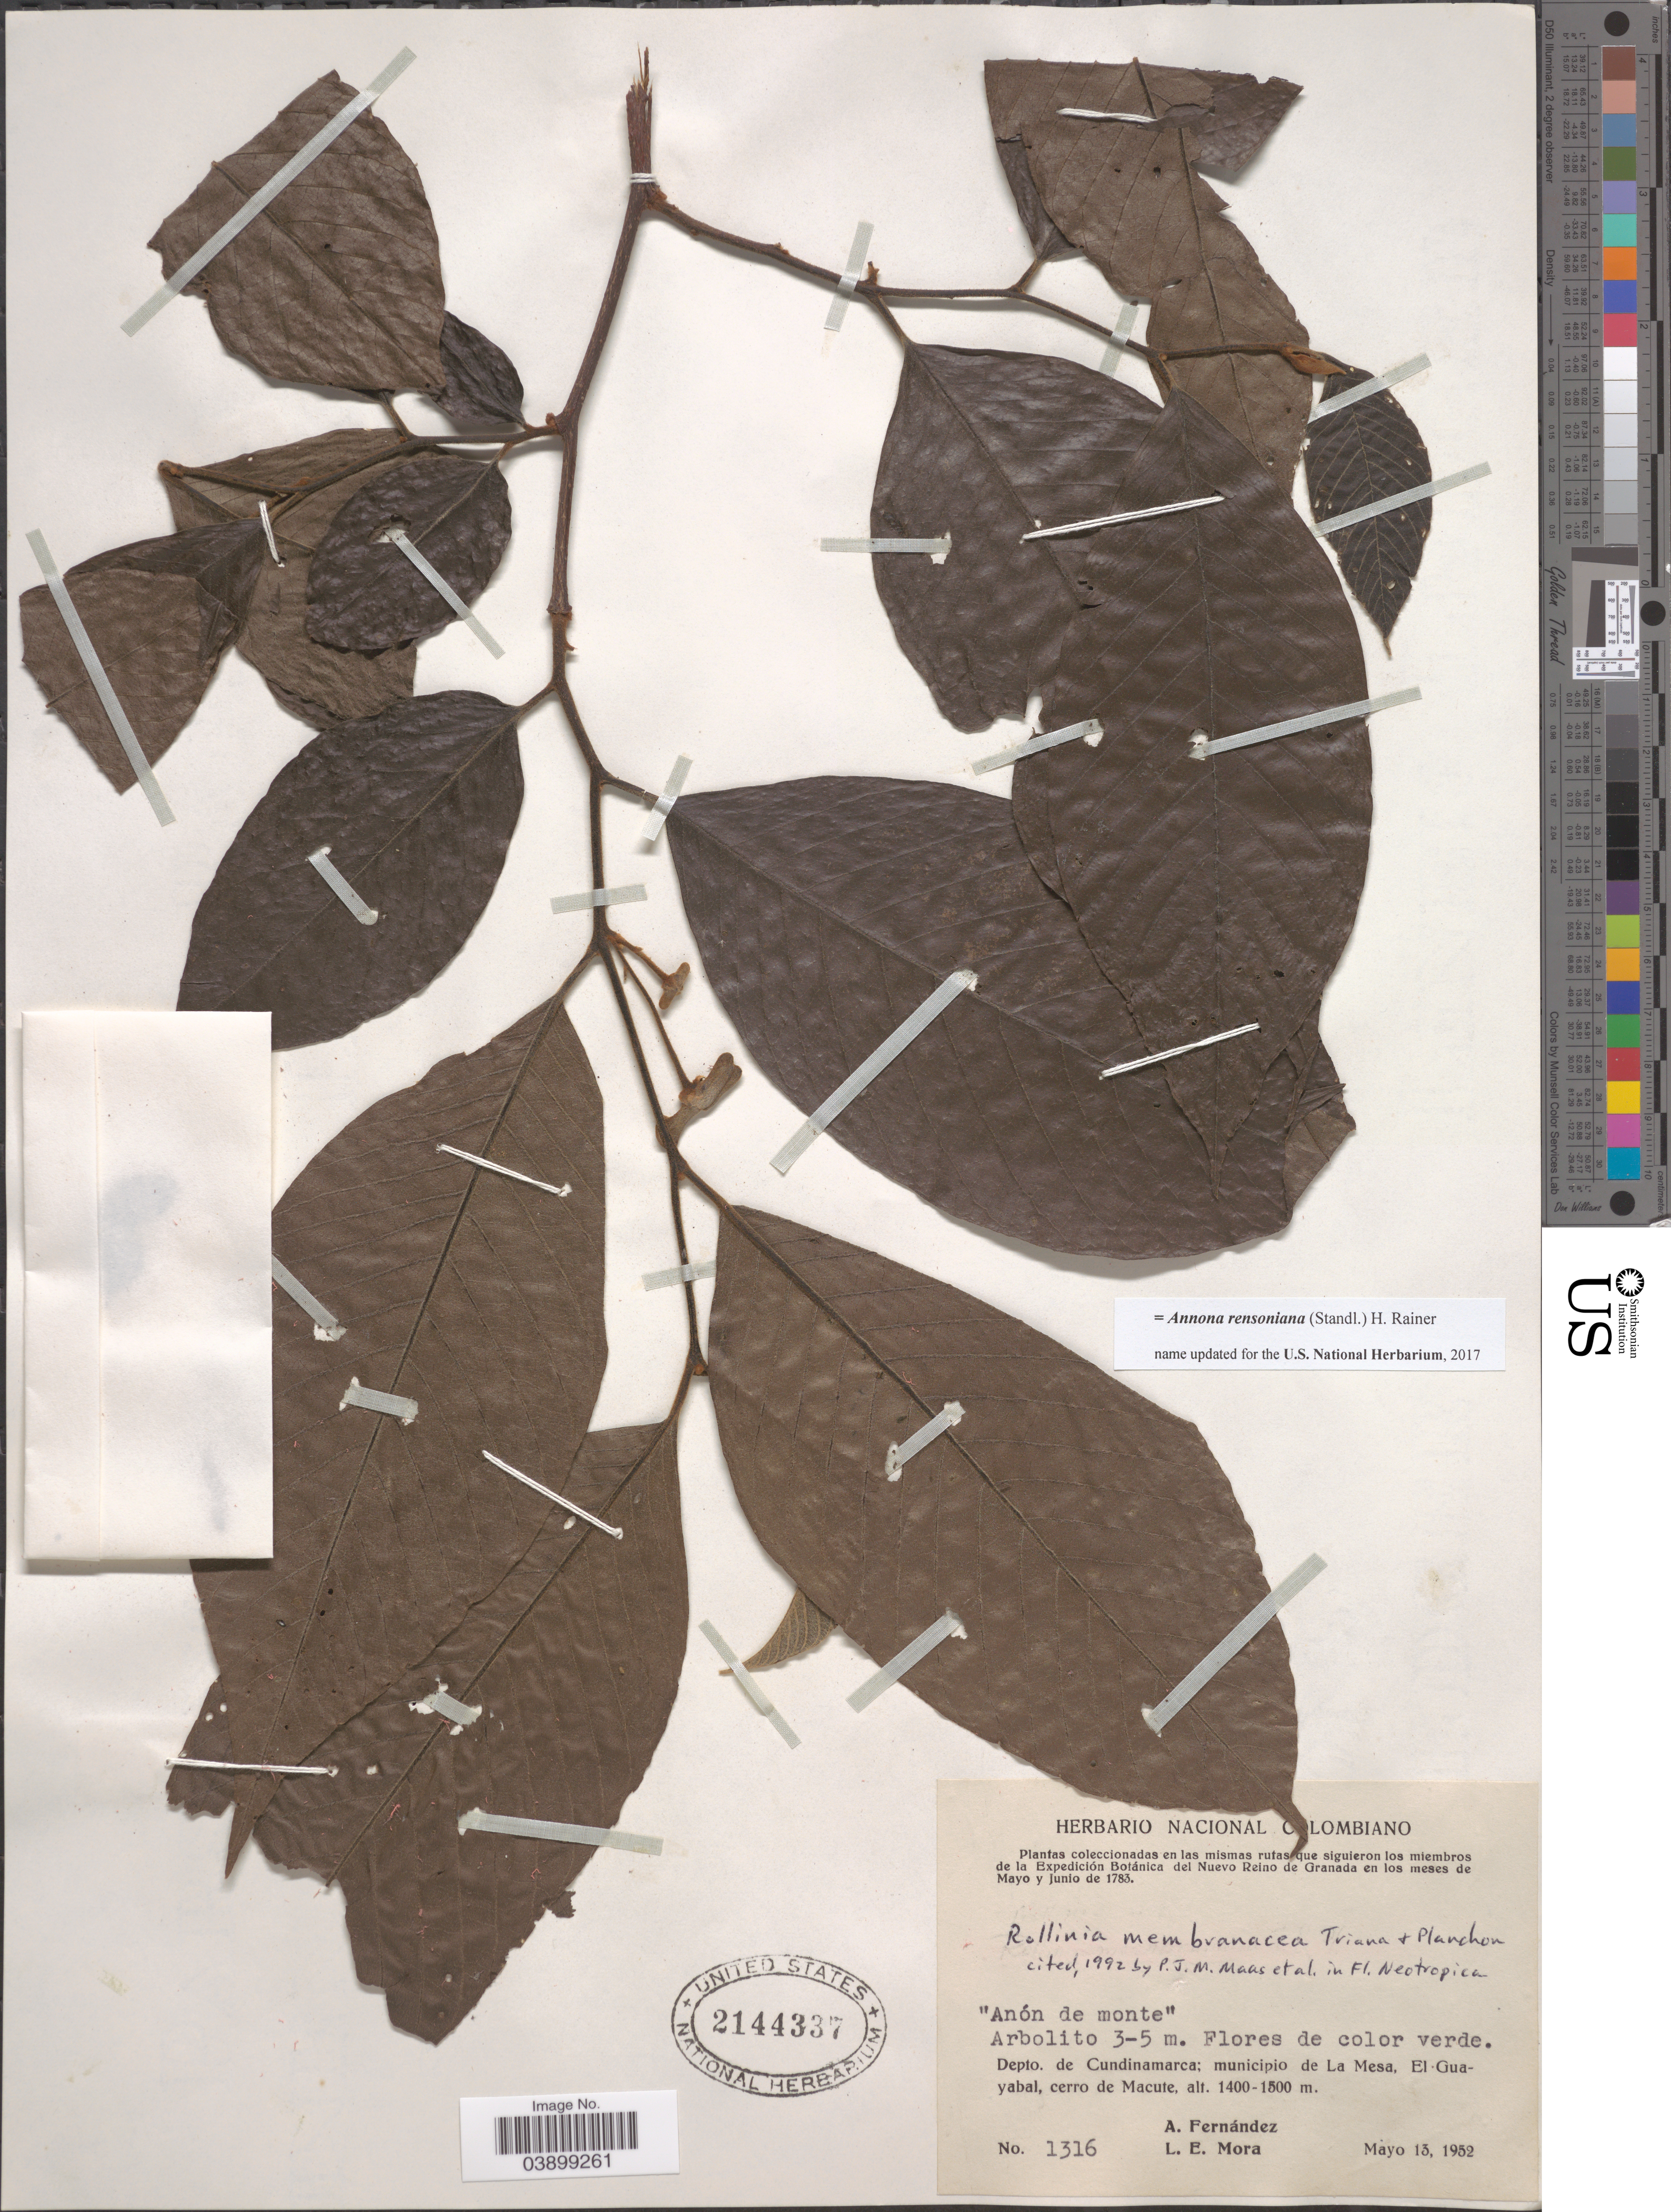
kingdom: Plantae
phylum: Tracheophyta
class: Magnoliopsida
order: Magnoliales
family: Annonaceae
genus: Annona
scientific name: Annona rensoniana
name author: (Standl.) H. Rainer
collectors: A. Fernández & L. Mora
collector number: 1316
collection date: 1952-05-13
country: Colombia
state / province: Cundinamarca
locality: Depto. de Cundinamarca; municipio de La Mesa, El Guayabal, cerro de Macute.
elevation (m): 1400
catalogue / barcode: US 2144337